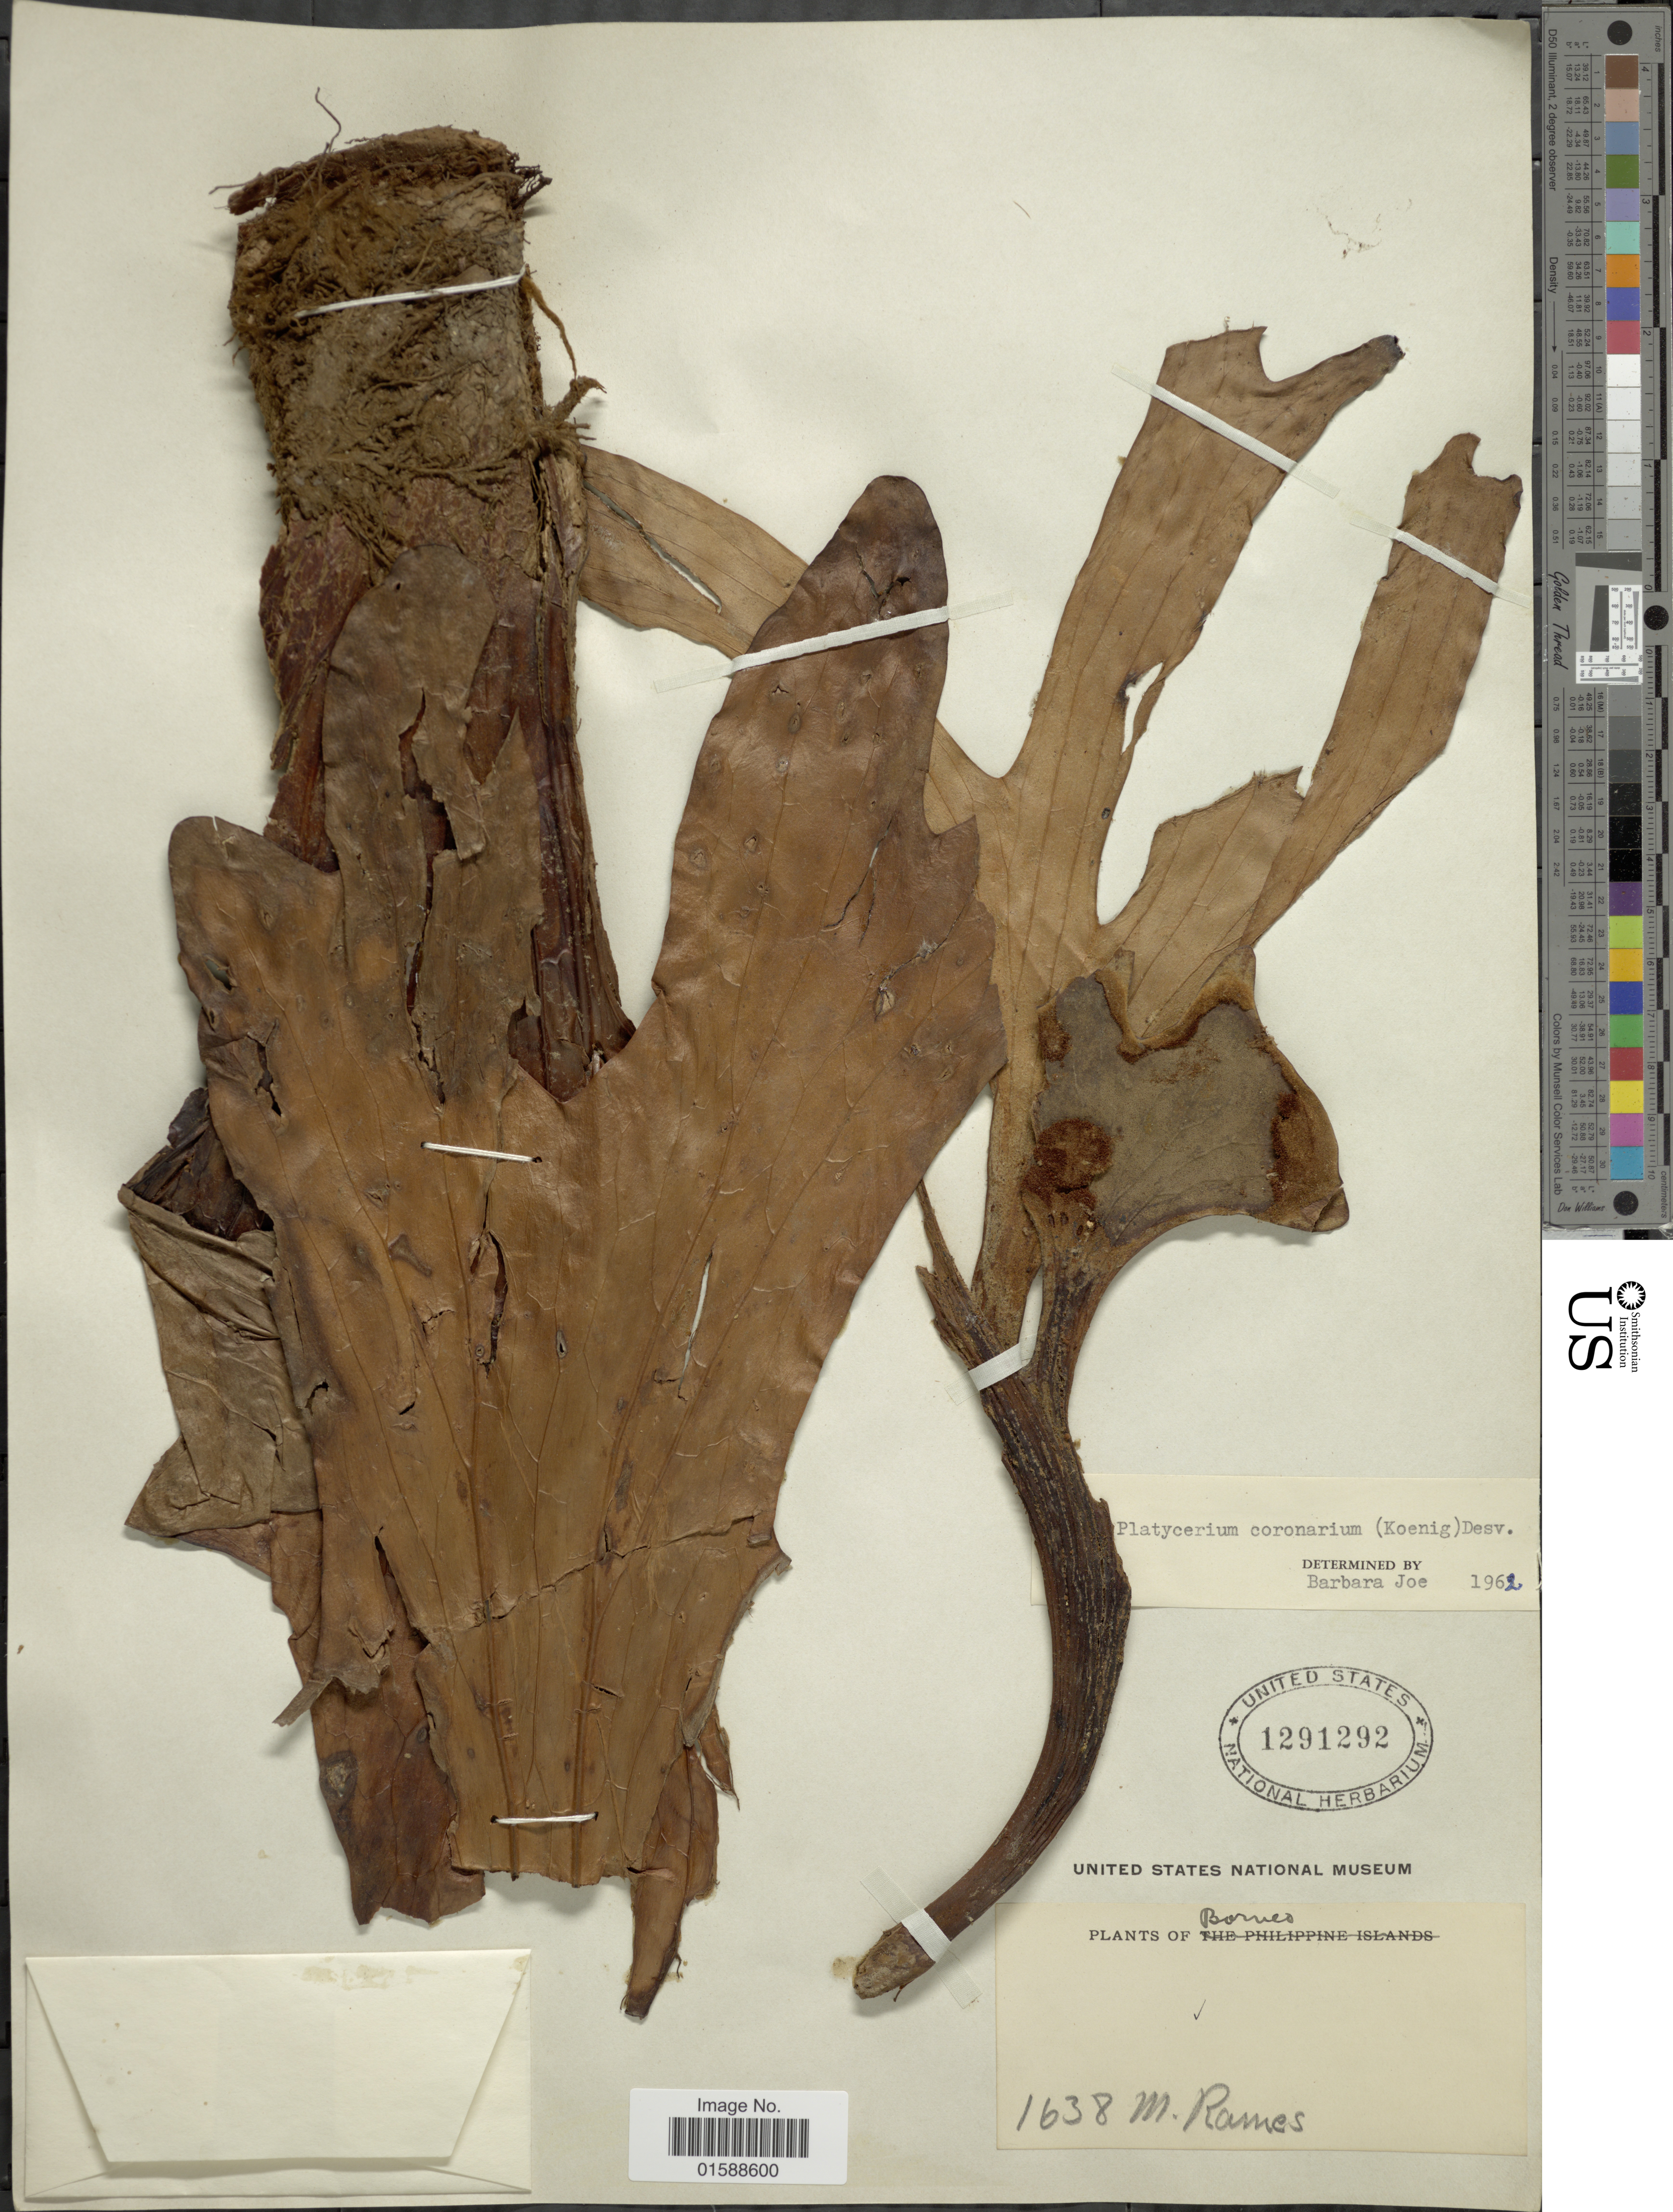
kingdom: Plantae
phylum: Tracheophyta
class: Polypodiopsida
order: Polypodiales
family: Polypodiaceae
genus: Platycerium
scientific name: Platycerium coronarium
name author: (K.D. Koenig ex O.F. Müll.) Desv.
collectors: M. Rames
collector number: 1638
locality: Borneo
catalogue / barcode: US 1291292